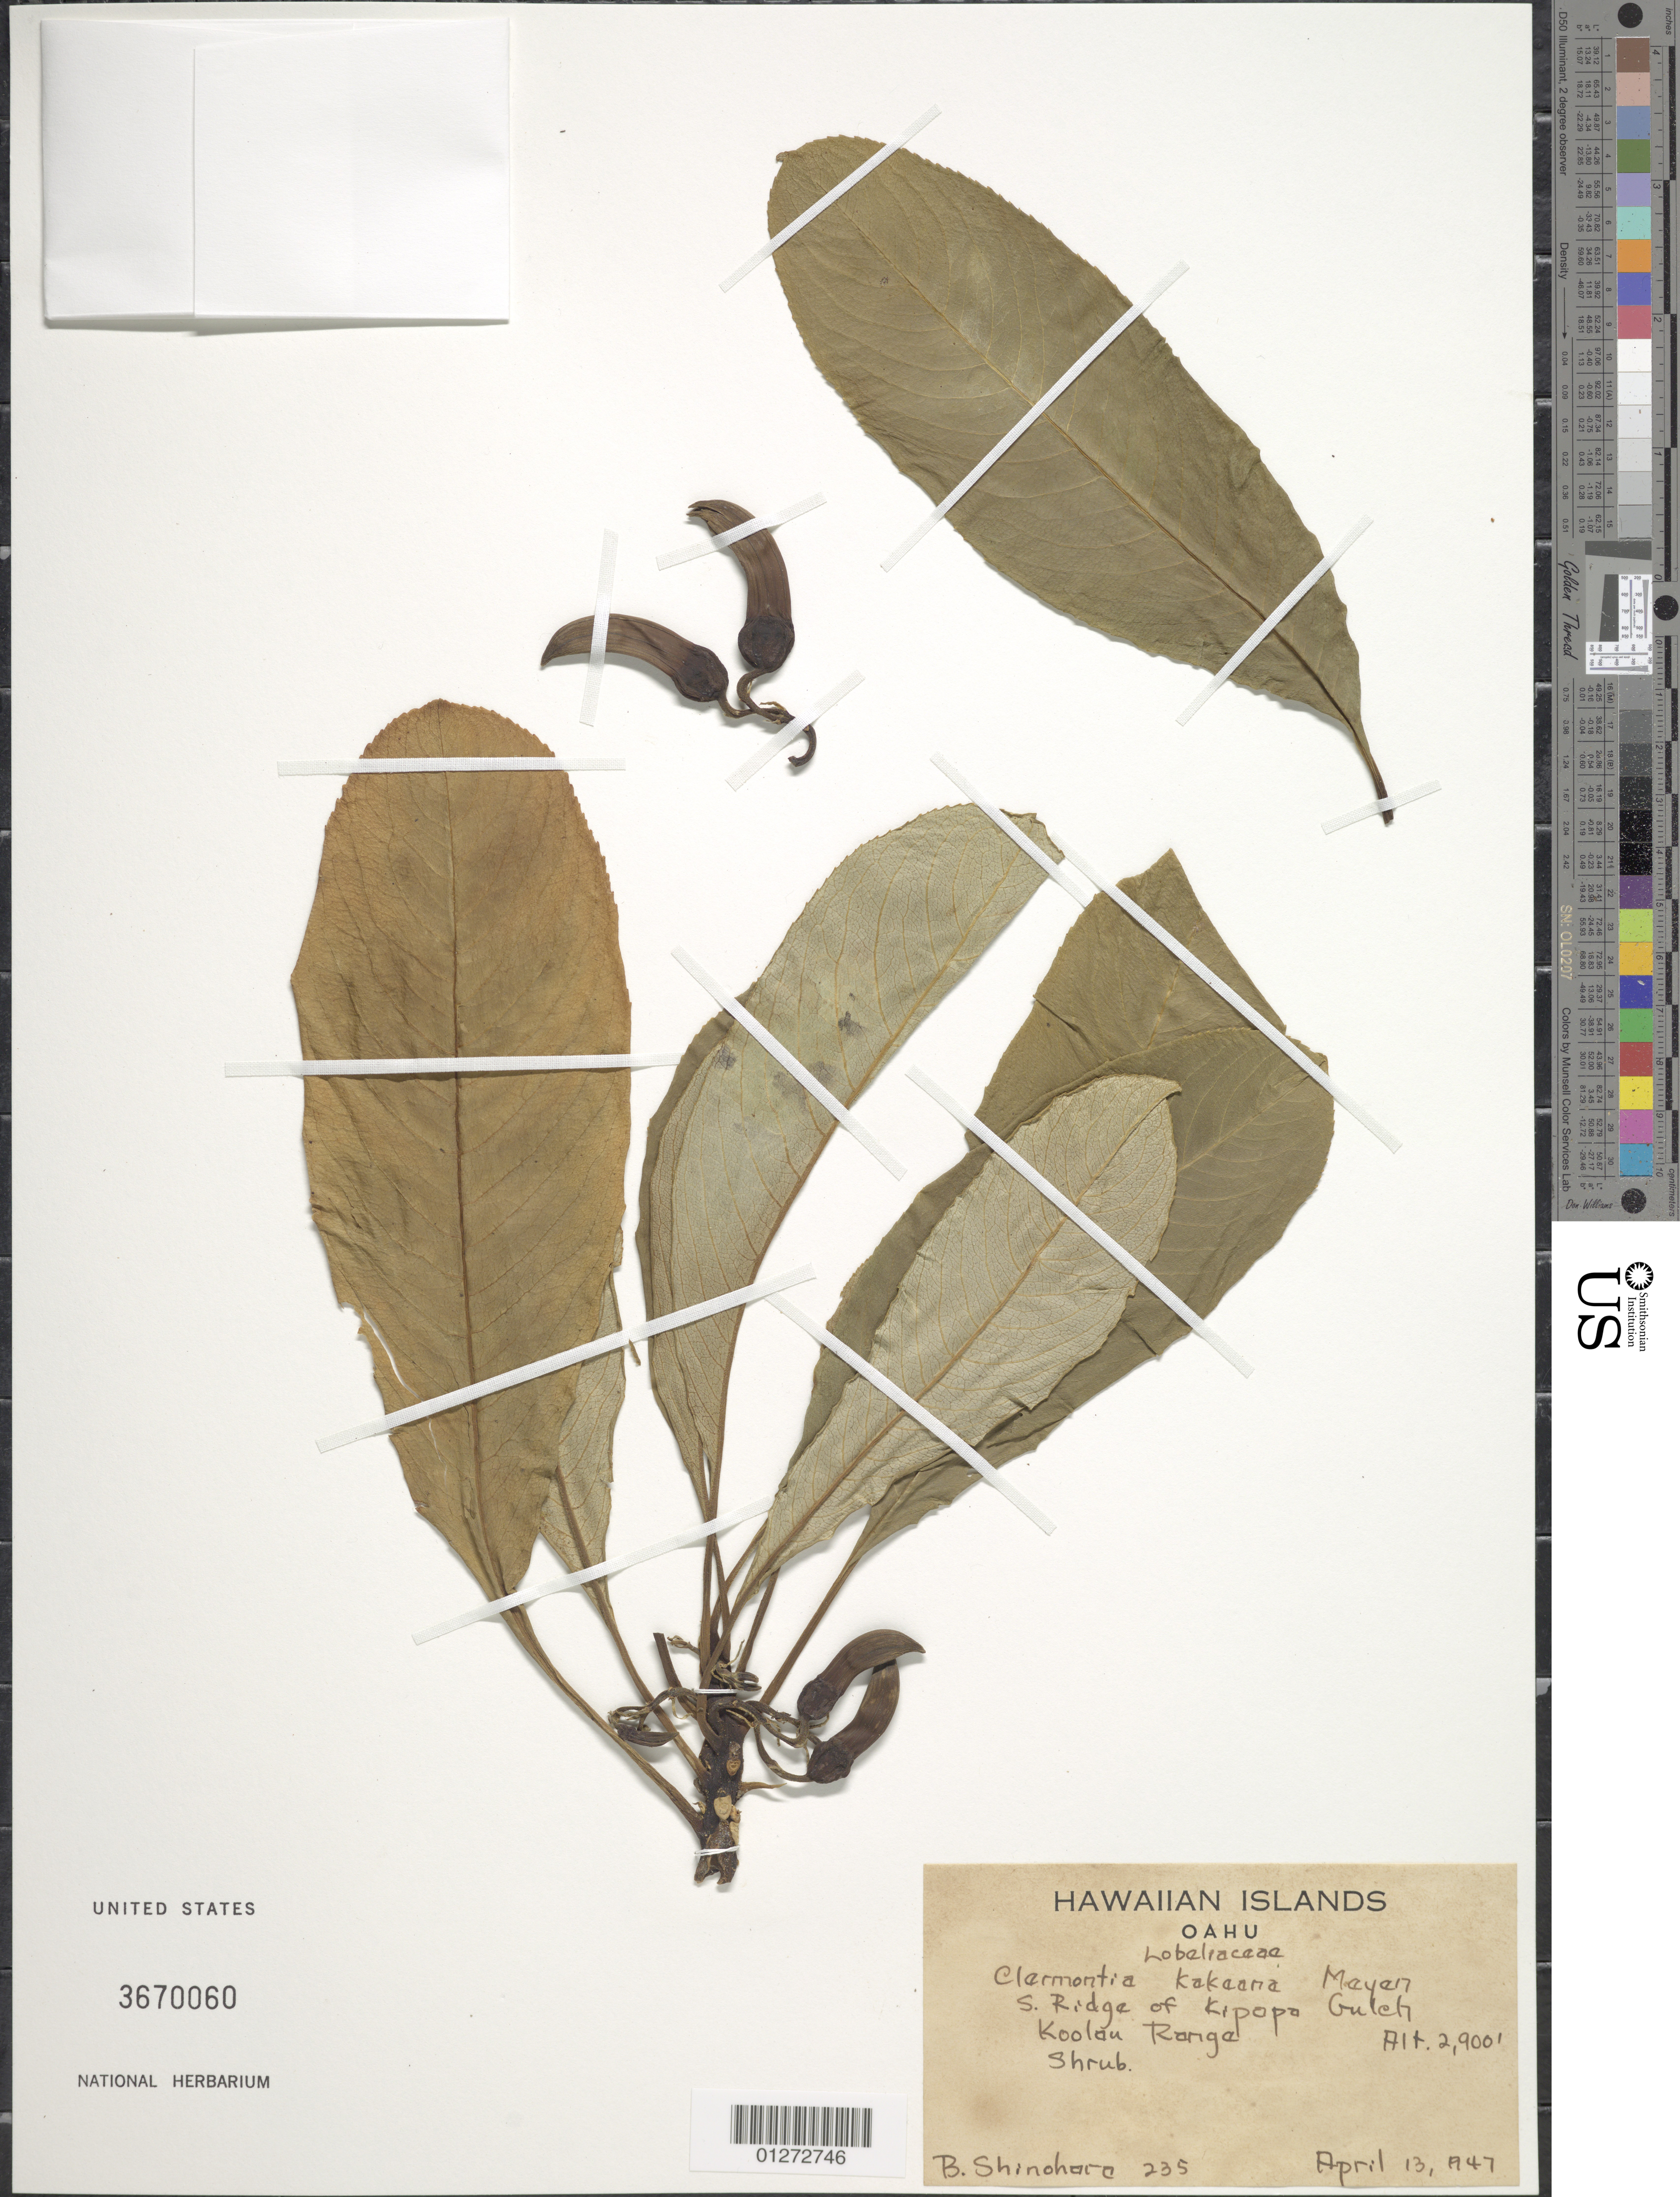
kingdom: Plantae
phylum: Tracheophyta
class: Magnoliopsida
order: Asterales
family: Campanulaceae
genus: Clermontia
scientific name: Clermontia kakeana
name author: Meyen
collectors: B. Shinohara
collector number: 235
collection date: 1947-04-13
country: United States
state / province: Hawaii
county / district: Honolulu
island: Oahu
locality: S. Ridge of Kipapa Gulch, Koolau Range.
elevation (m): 884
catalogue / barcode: US 3670060